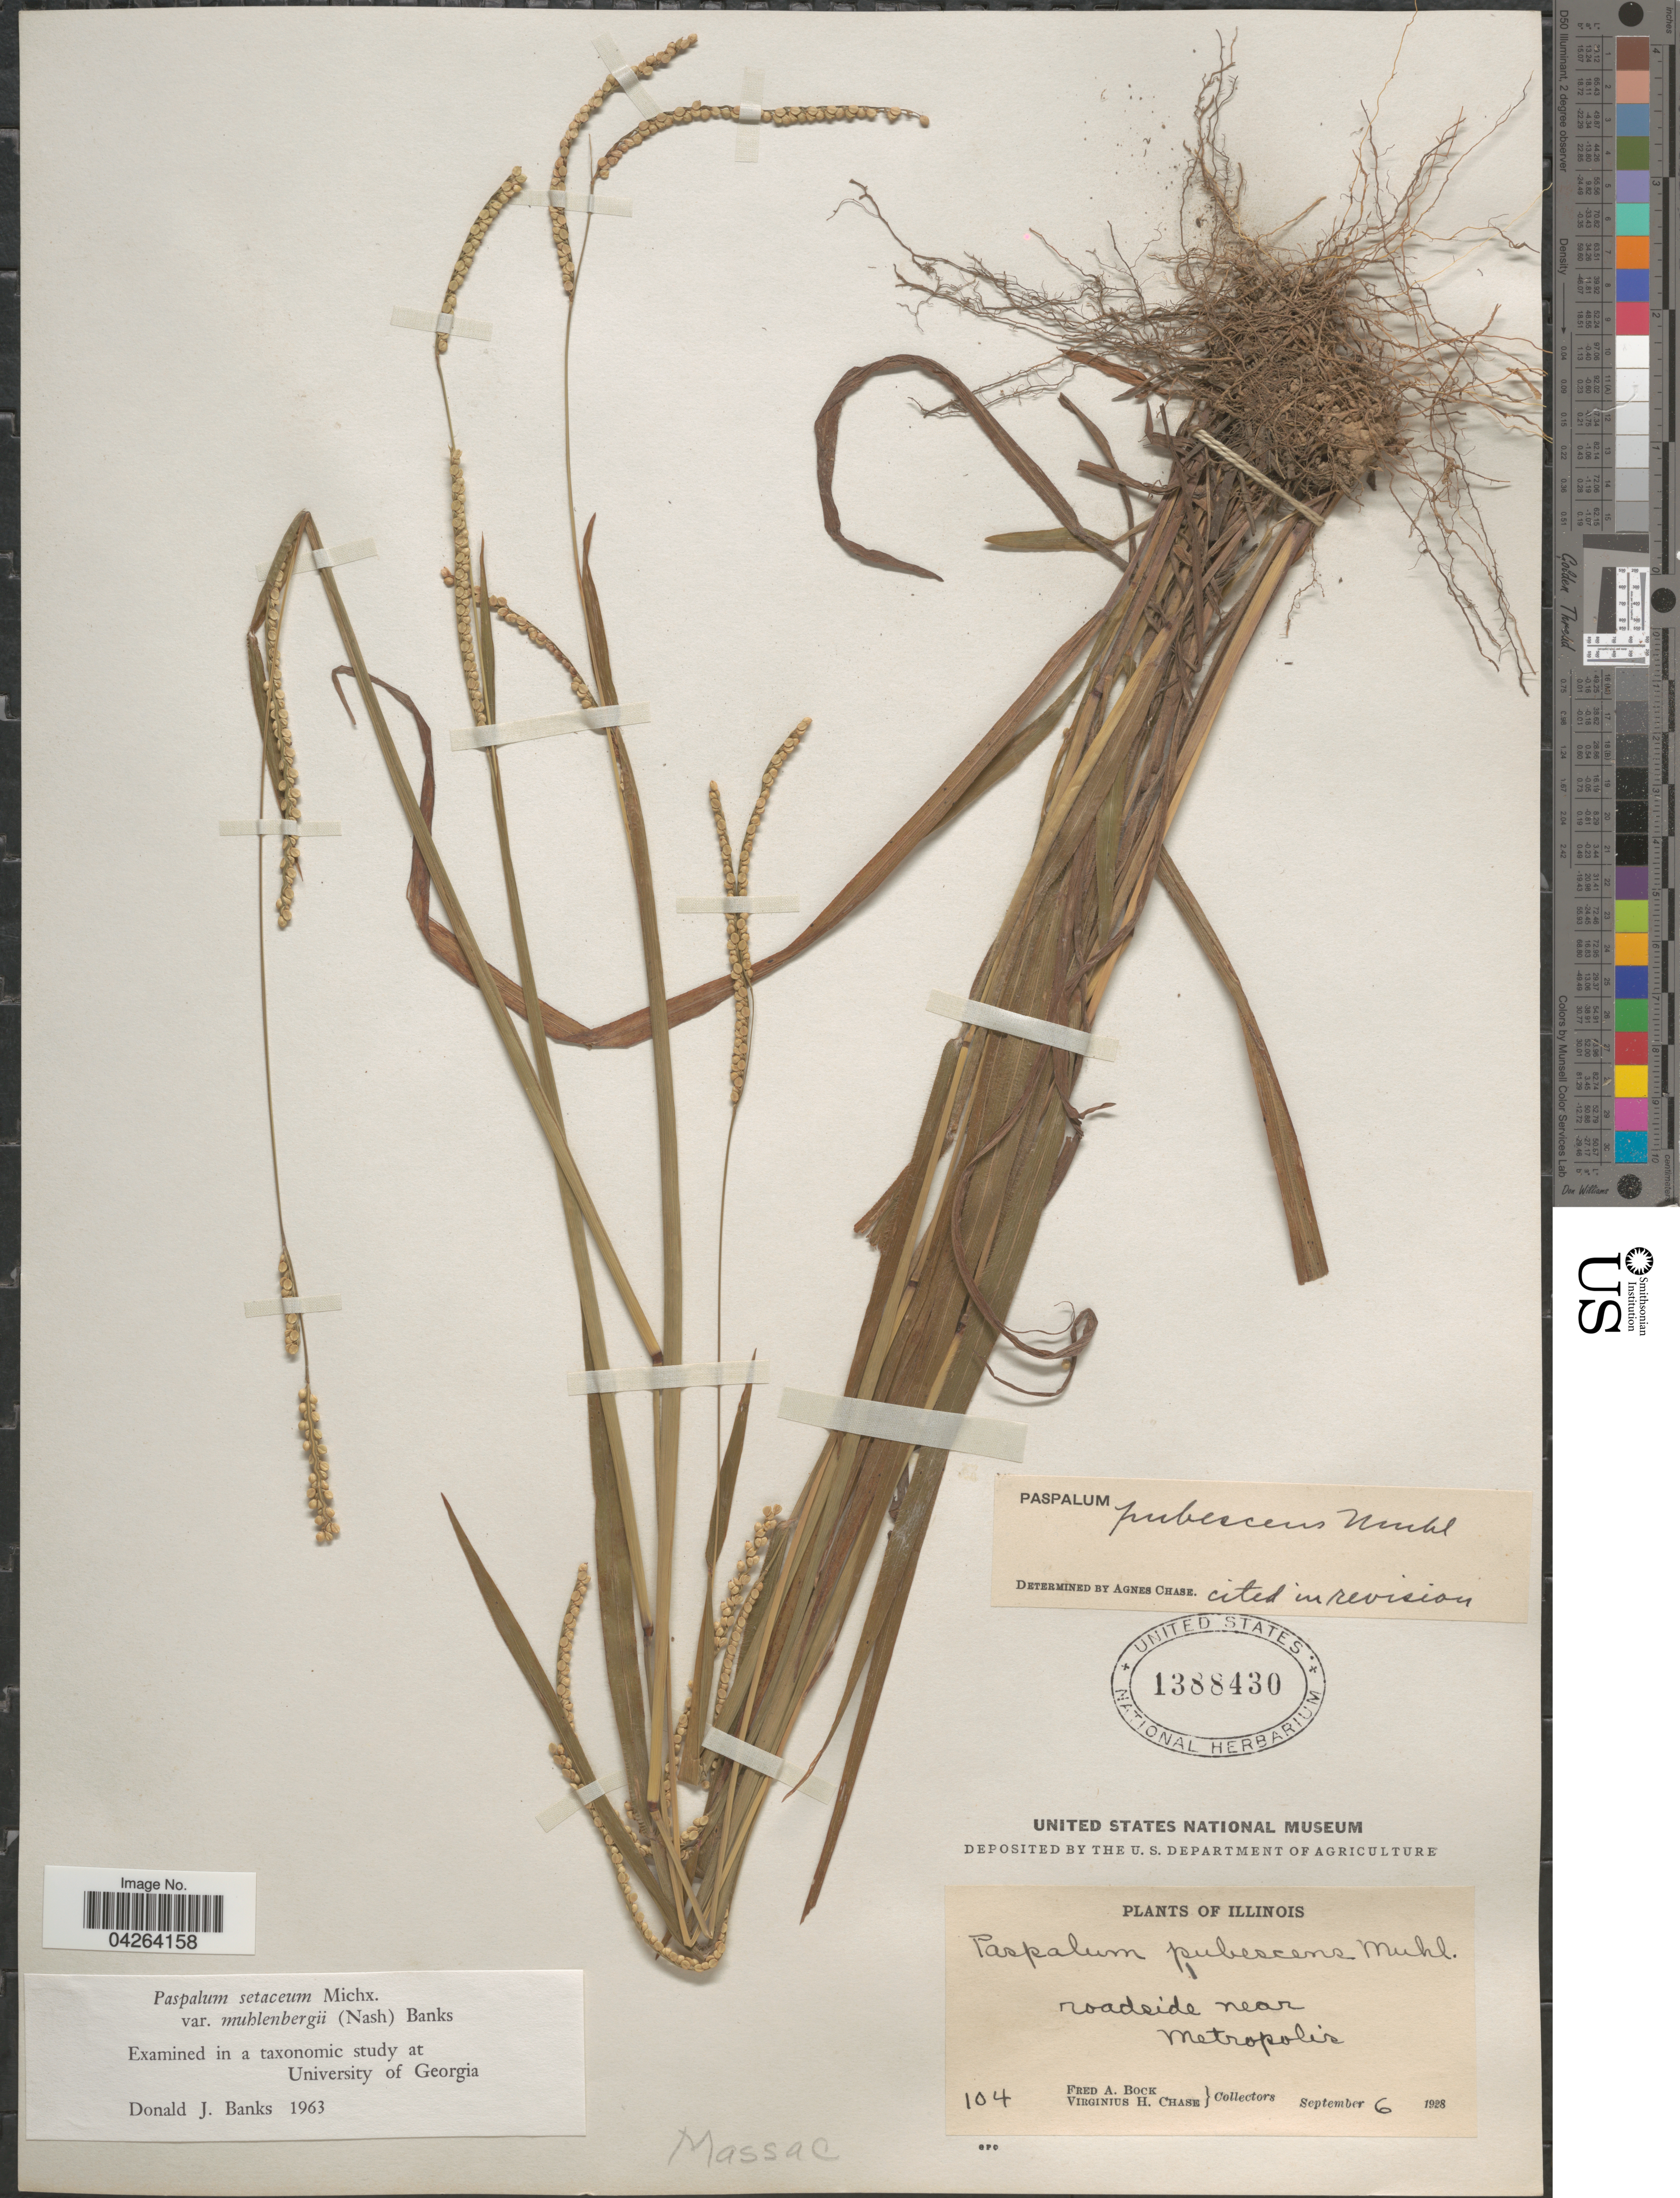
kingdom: Plantae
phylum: Tracheophyta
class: Liliopsida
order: Poales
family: Poaceae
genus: Paspalum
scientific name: Paspalum setaceum var. muhlenbergii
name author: (Nash) D.J. Banks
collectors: F. Bock & V. H. Chase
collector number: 104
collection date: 1928-09-06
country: United States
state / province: Illinois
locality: Roadside near Metropolis. Massac.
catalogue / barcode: US 1388430